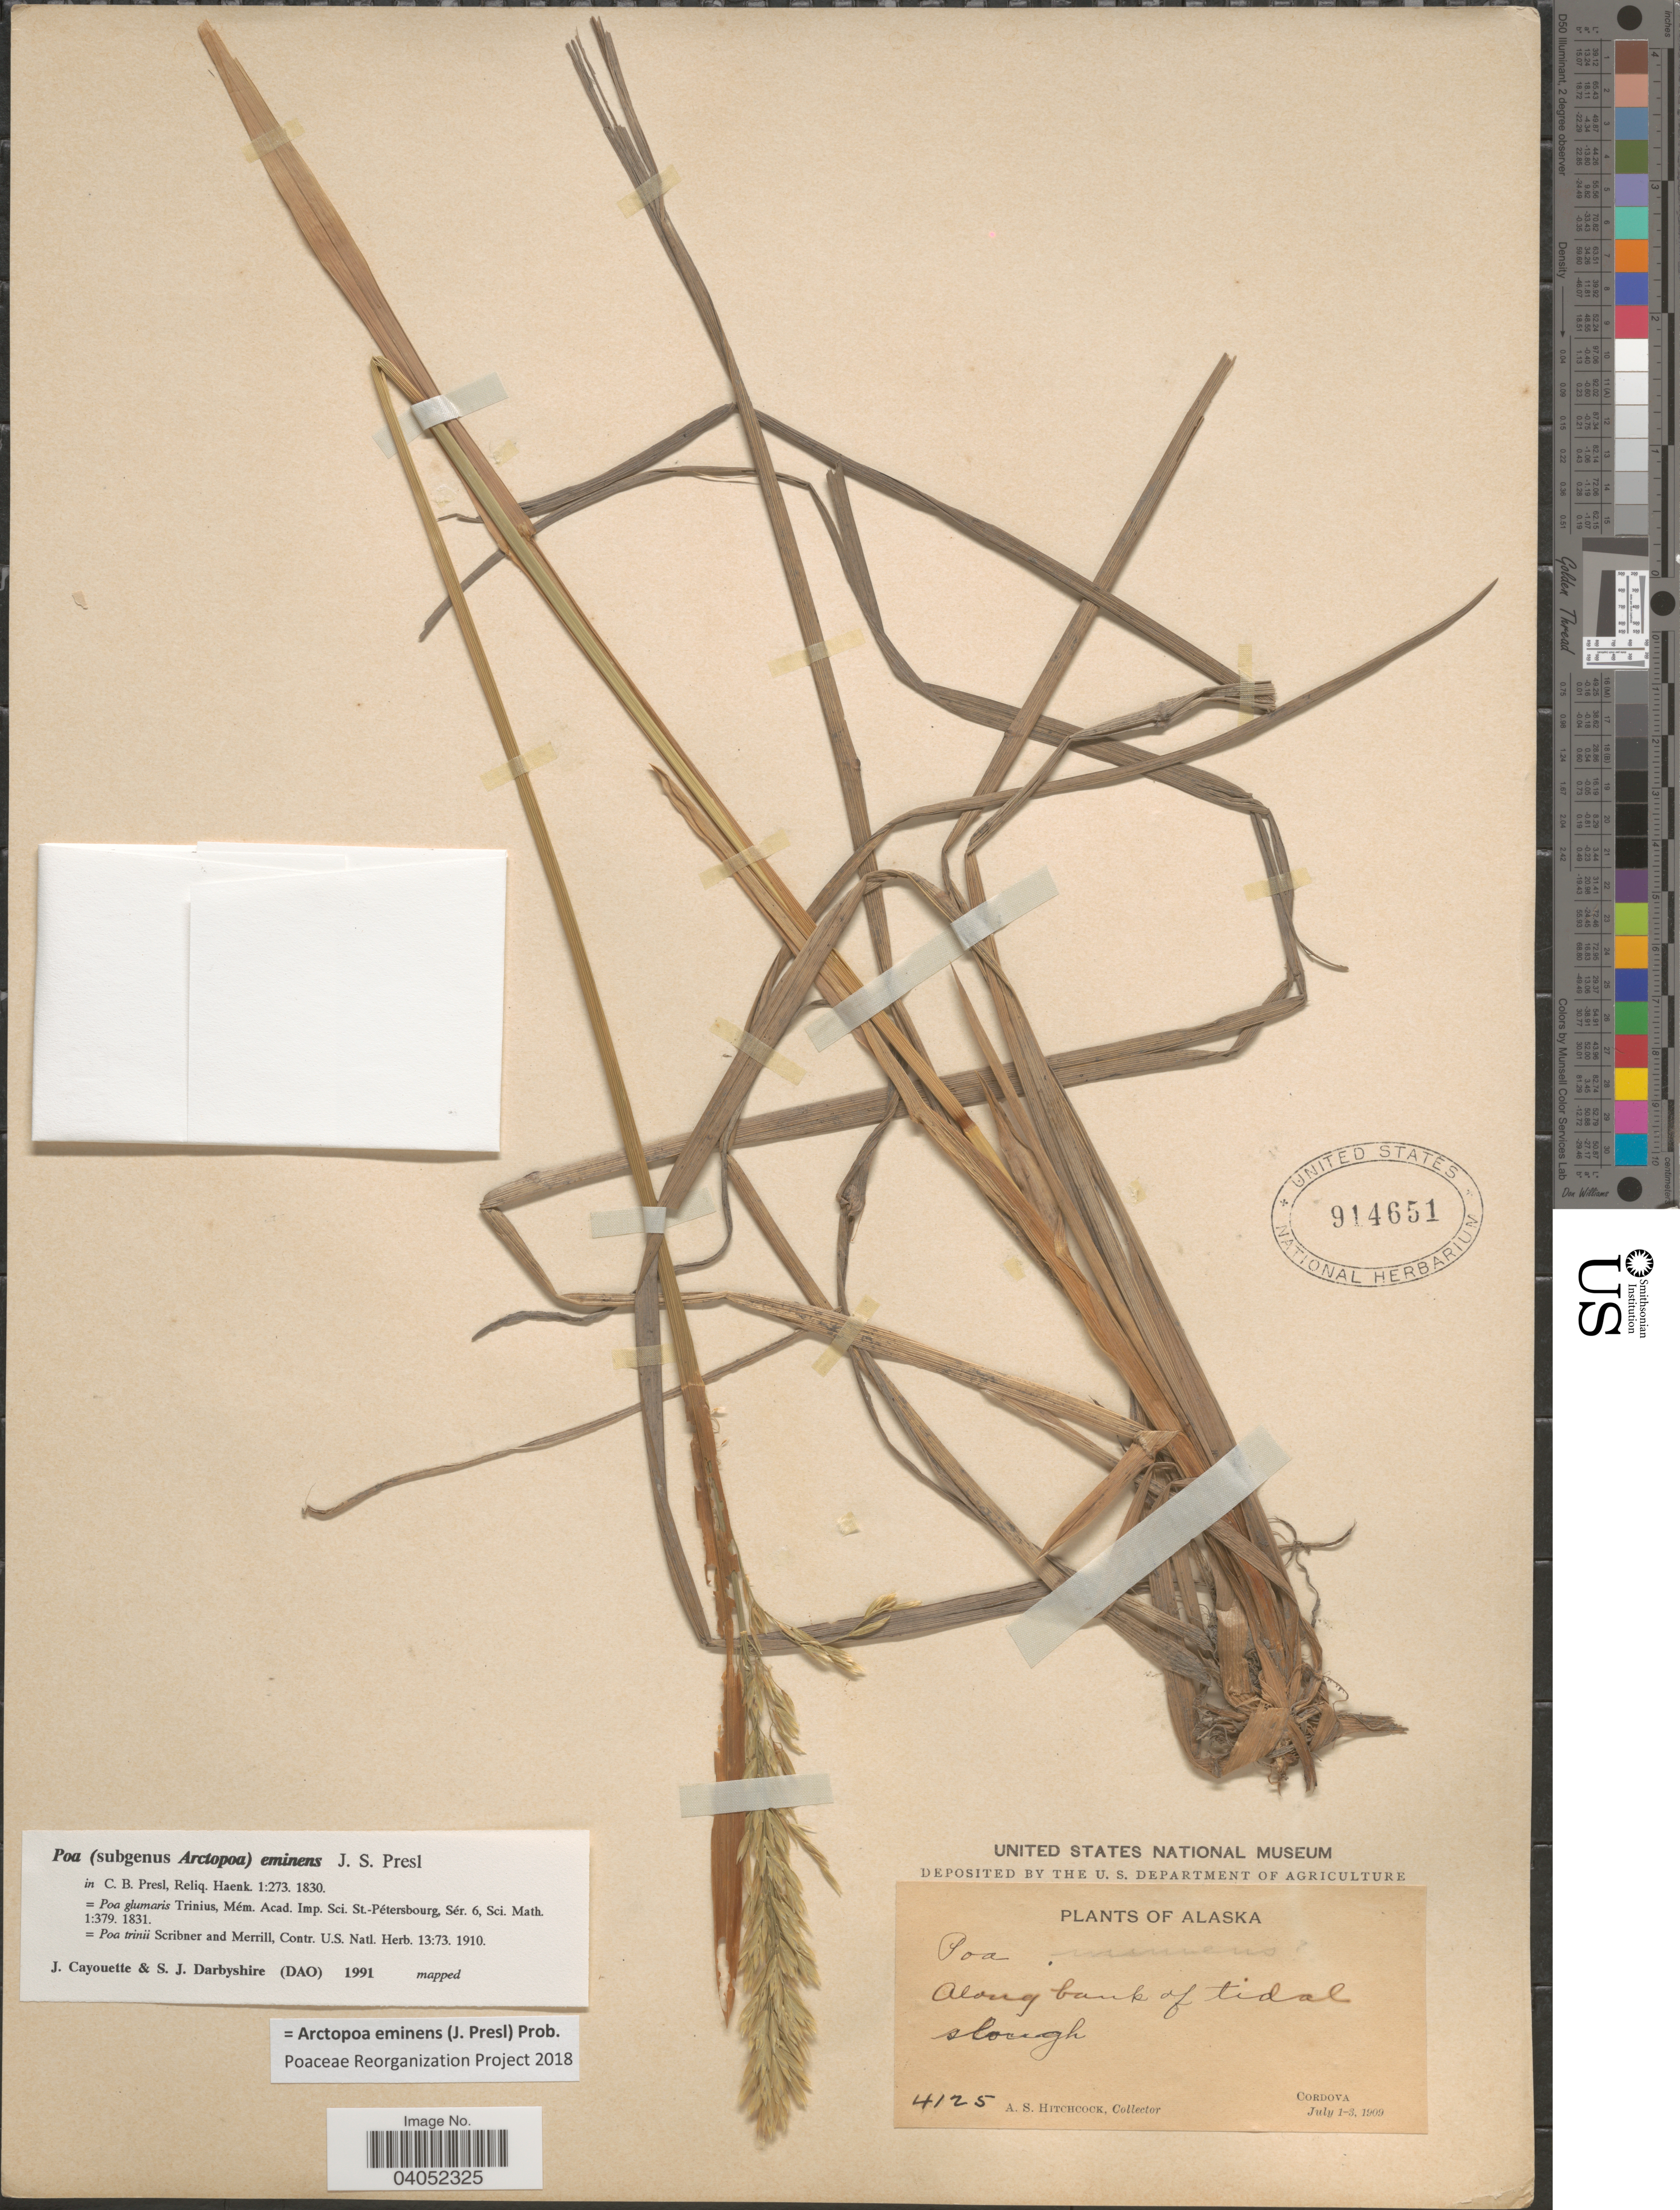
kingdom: Plantae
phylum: Tracheophyta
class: Liliopsida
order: Poales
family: Poaceae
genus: Arctopoa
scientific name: Arctopoa eminens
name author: (J. Presl) Prob.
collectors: A. S. Hitchcock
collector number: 4125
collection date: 1909-07-01/1909-07-03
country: United States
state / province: Alaska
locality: Along bank of tidal slough. Cordova.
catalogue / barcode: US 914651